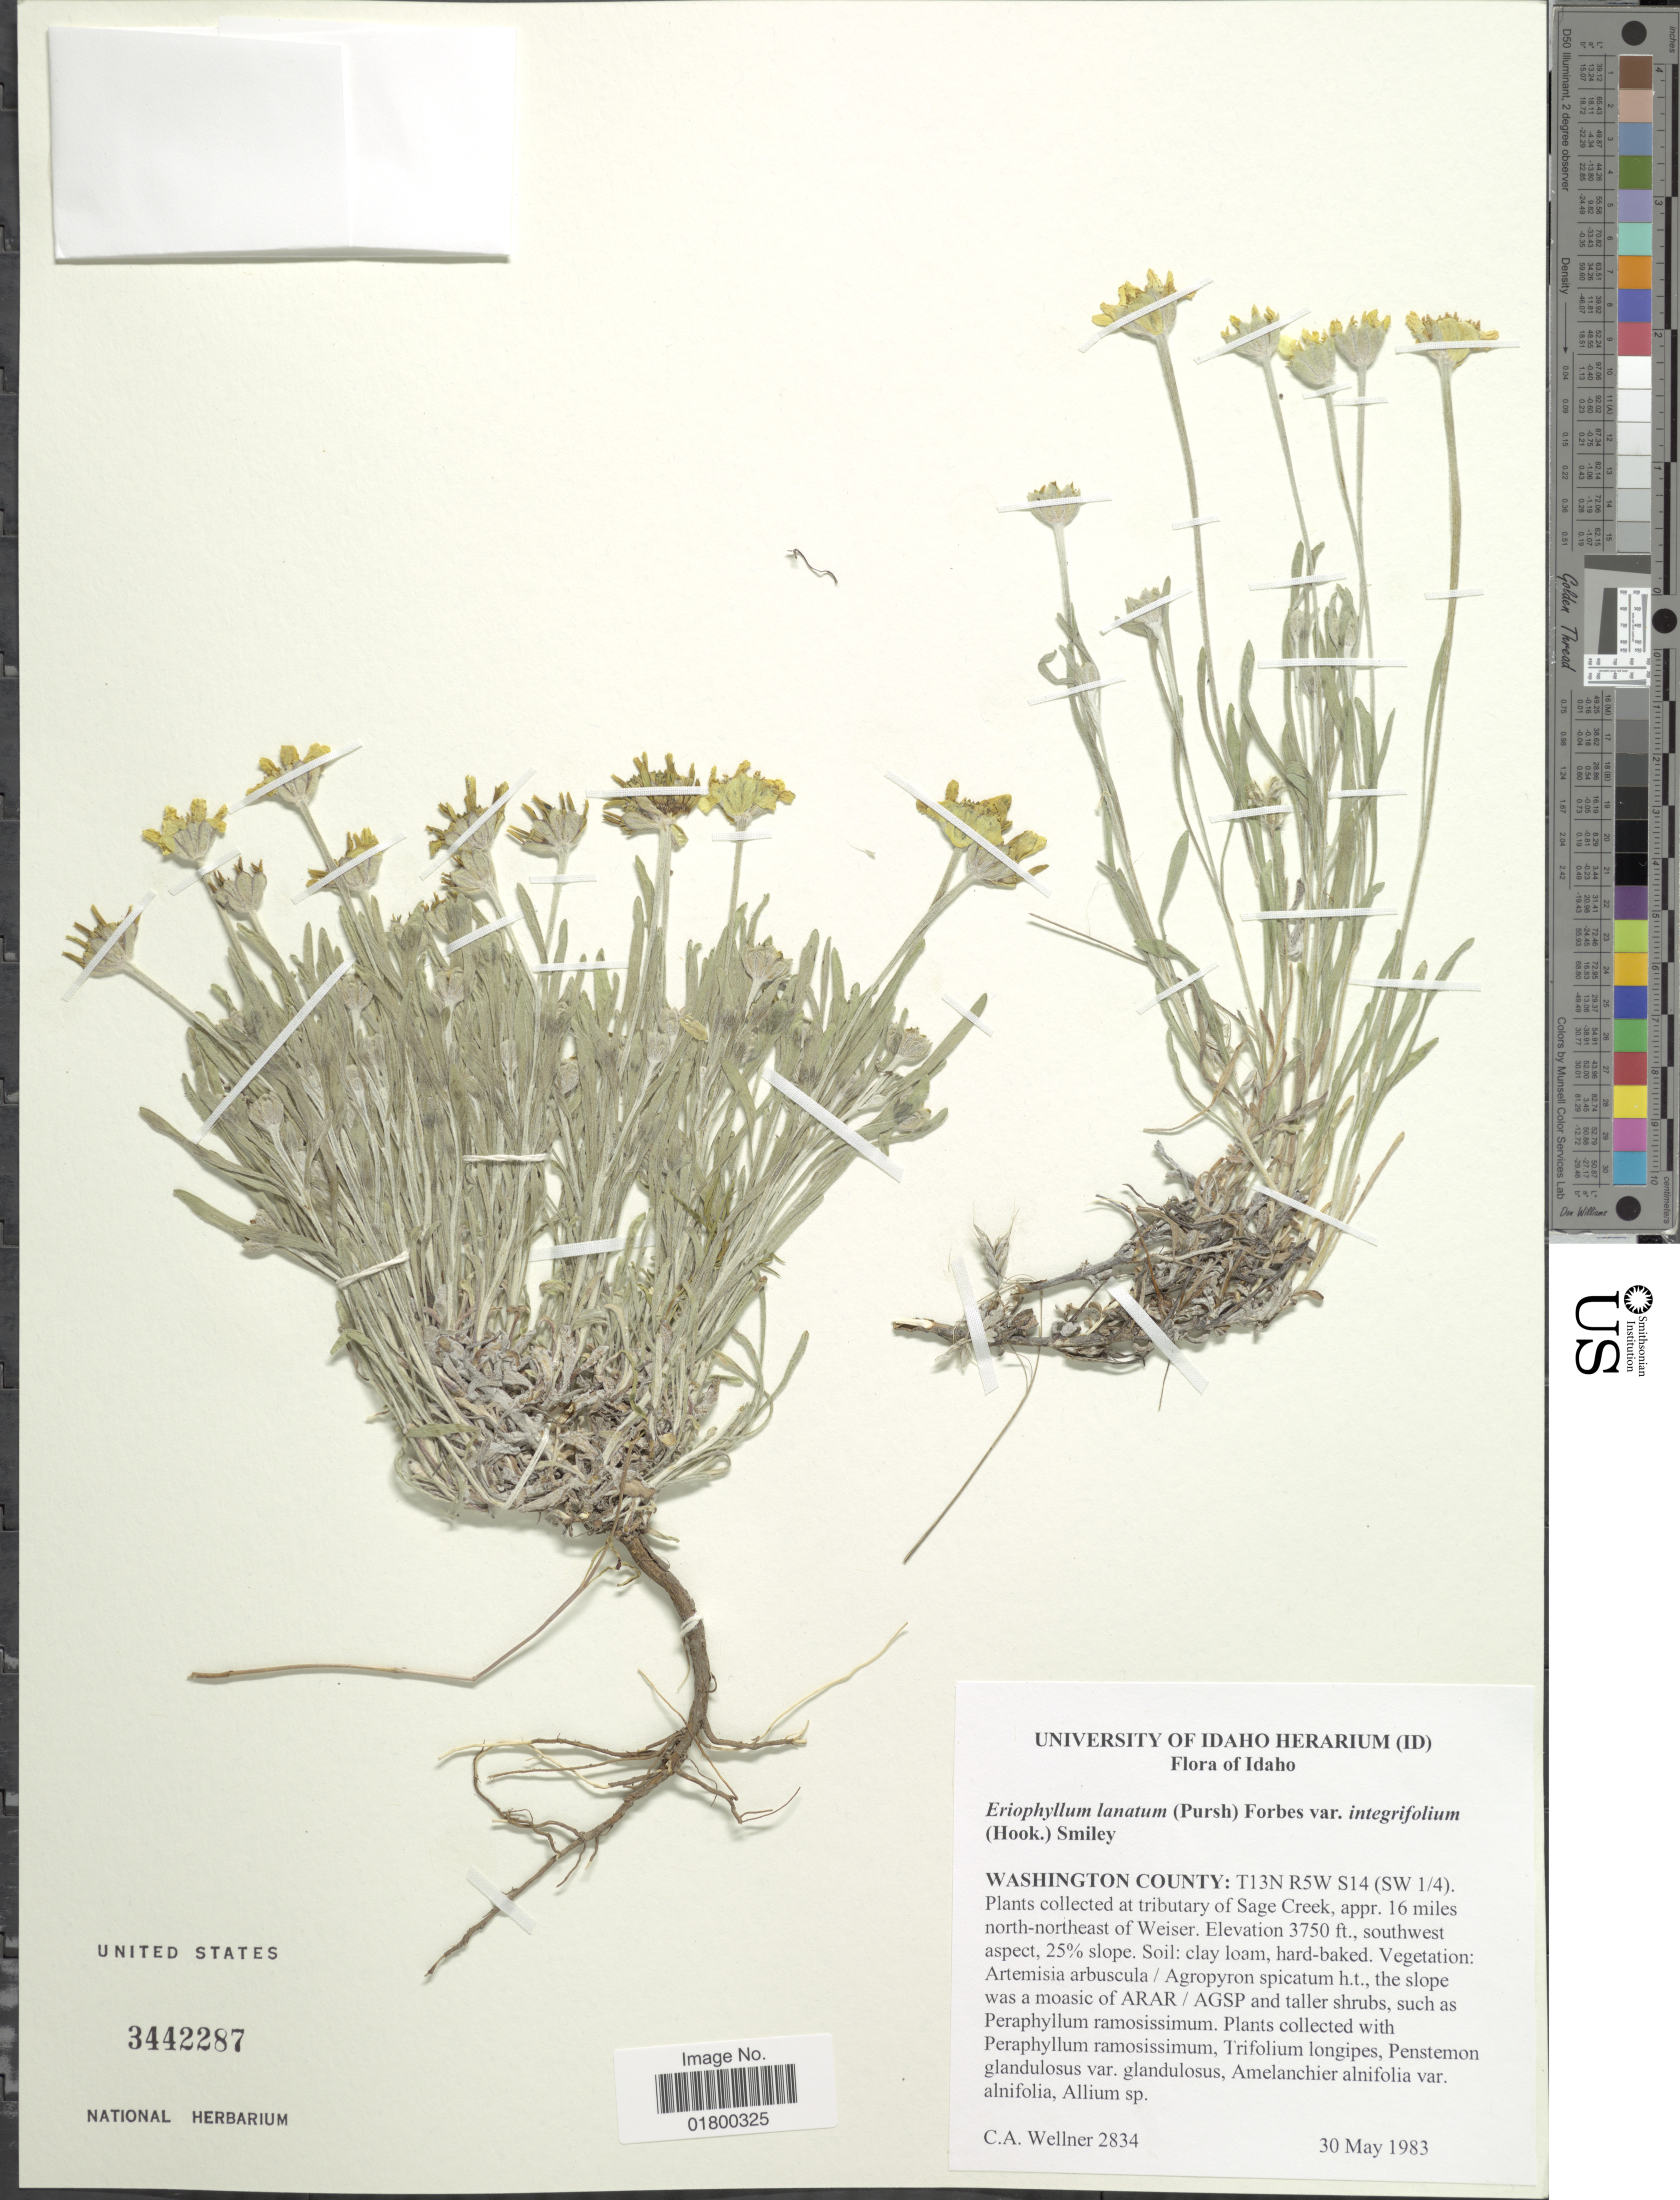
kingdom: Plantae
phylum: Tracheophyta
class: Magnoliopsida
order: Asterales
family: Asteraceae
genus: Eriophyllum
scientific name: Eriophyllum lanatum var. integrifolium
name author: (Hook.) Smiley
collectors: C. Wellner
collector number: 2834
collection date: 1983-05-30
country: United States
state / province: Idaho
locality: Washington County: T13N R5W S14 (SW ¼) At tributary of Sage Creek, appr. 16 miles north-northeast of Weiser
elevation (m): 1143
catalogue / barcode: US 3442287